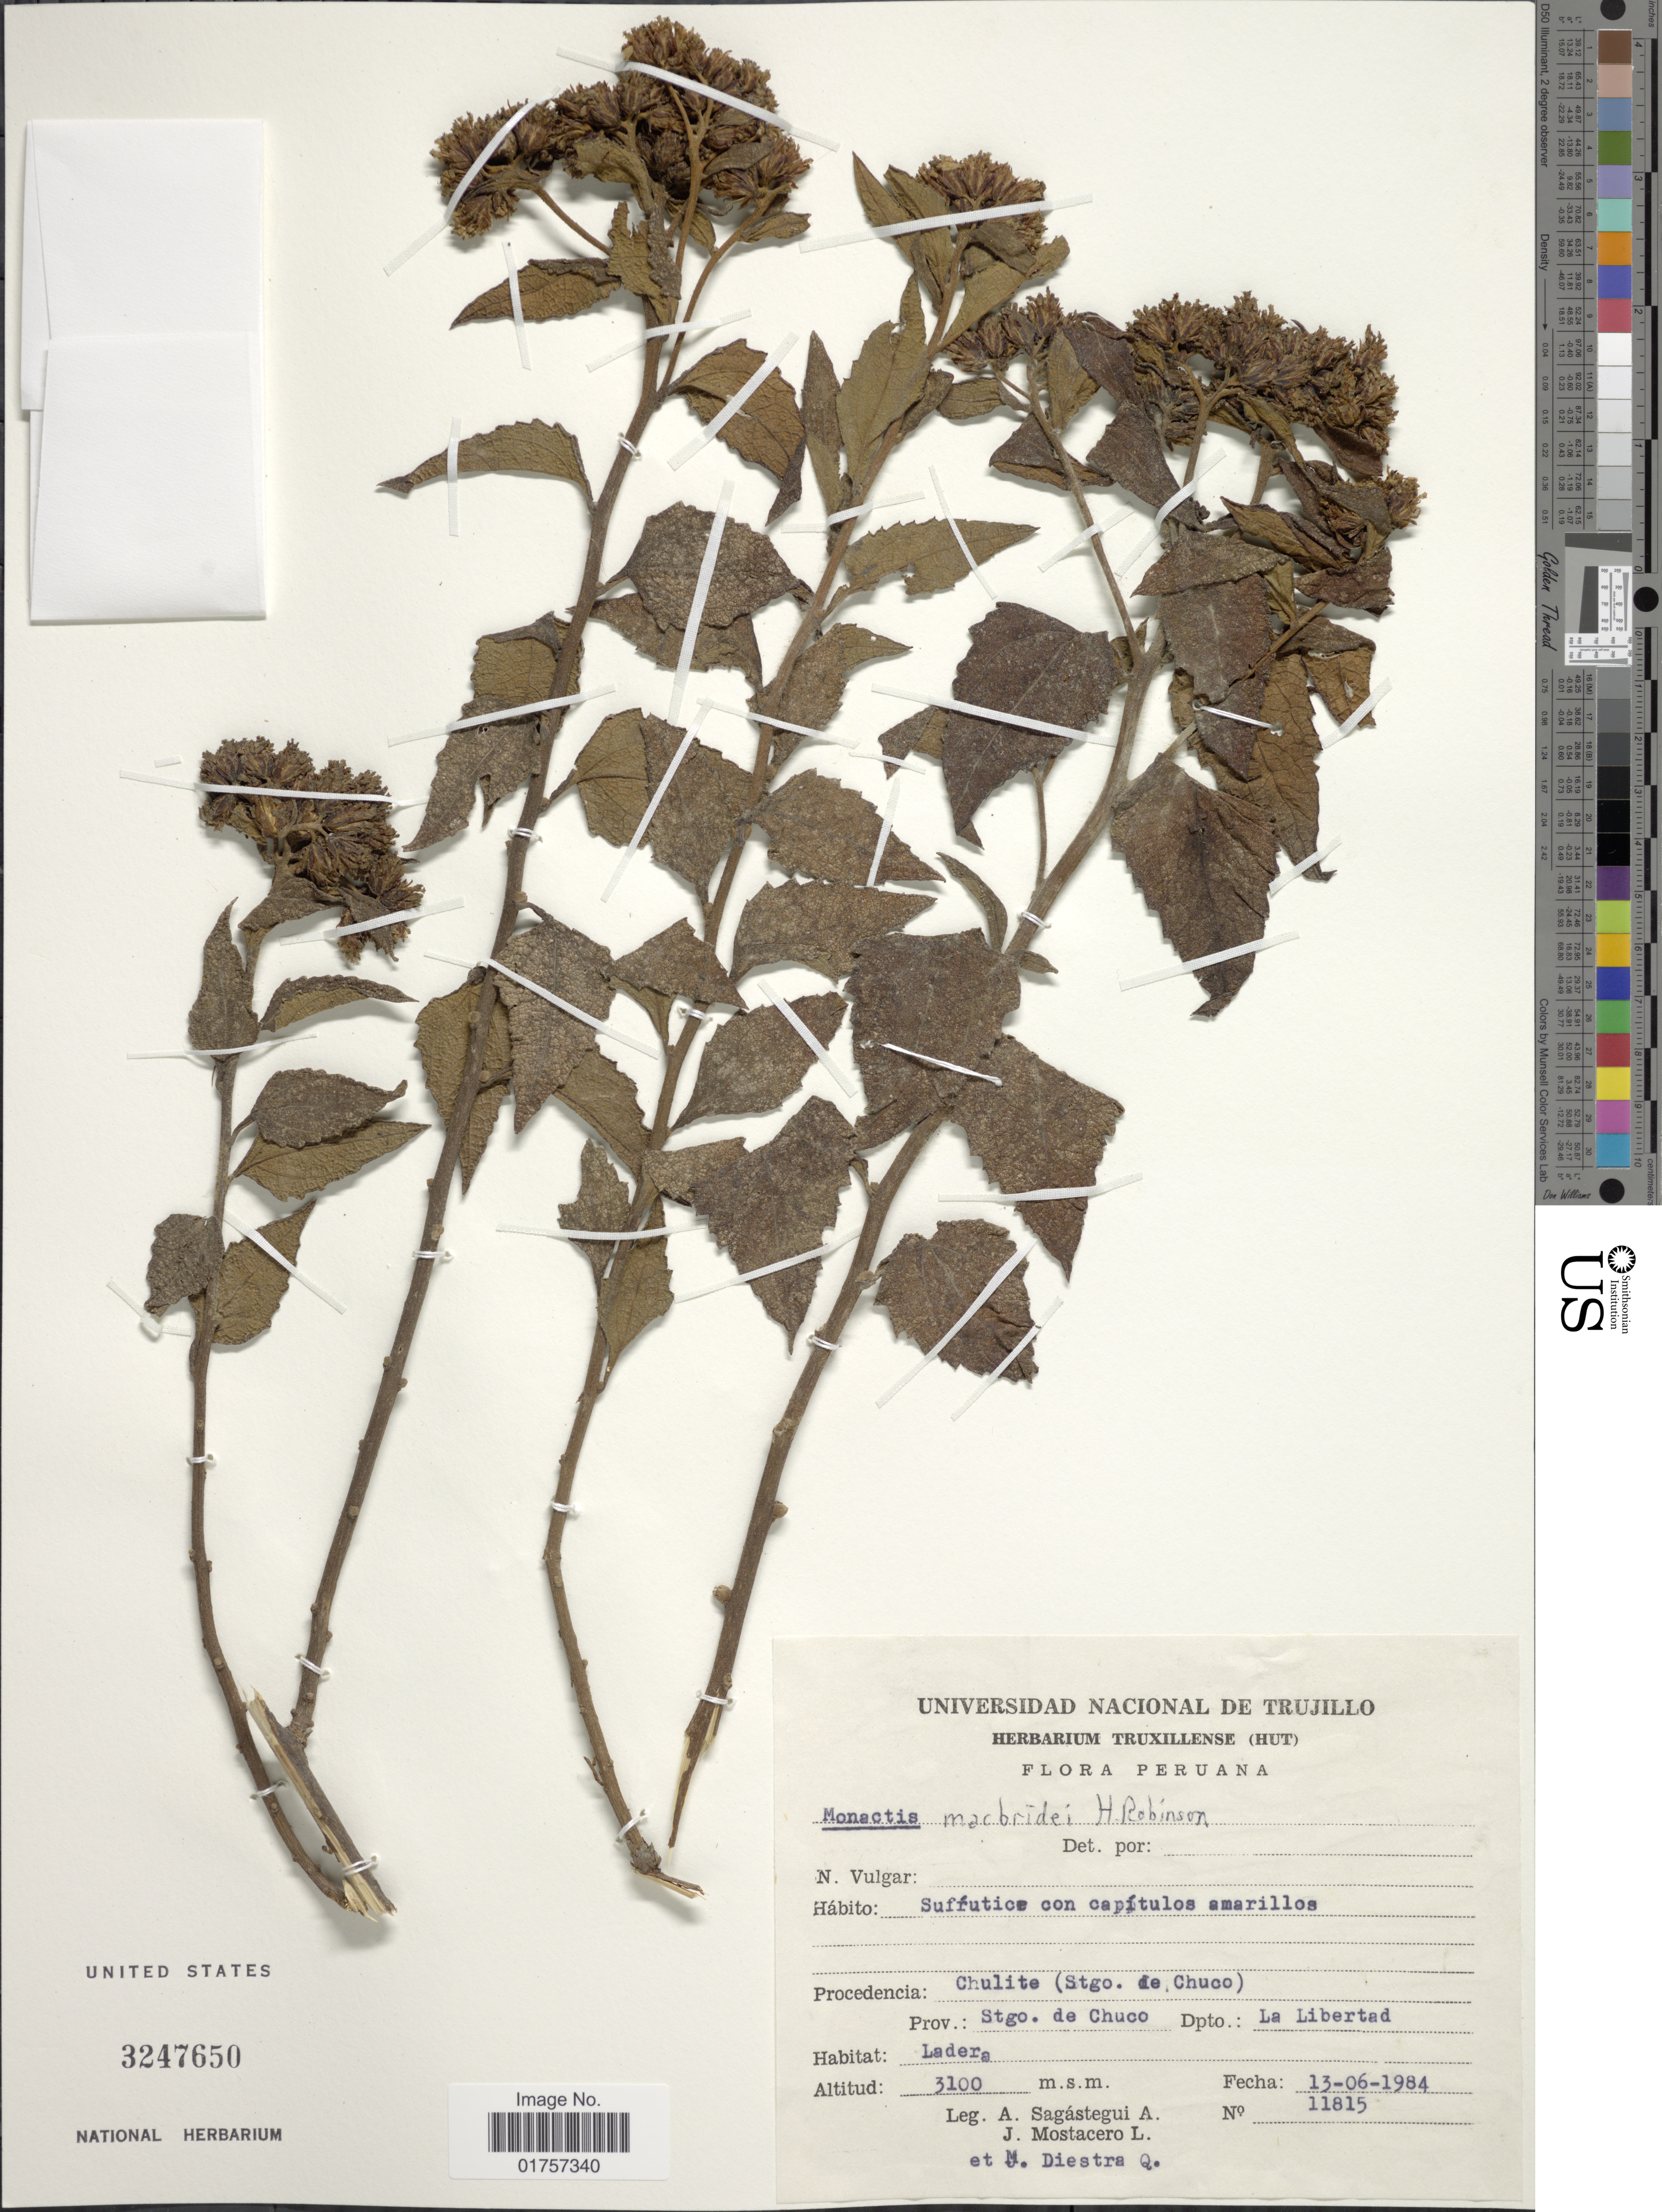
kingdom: Plantae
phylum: Tracheophyta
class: Magnoliopsida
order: Asterales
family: Asteraceae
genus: Monactis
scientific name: Monactis macbridei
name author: H. Rob.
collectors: A. Sagástegui A., J. Mostacero L. & M. Diestra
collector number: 11815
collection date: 1984-06-13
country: Peru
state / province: La Libertad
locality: Procedencia: Chulite (Stgo. de Chuco). Prov.: Stgo. de Chuco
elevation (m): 3100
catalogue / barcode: US 3247650